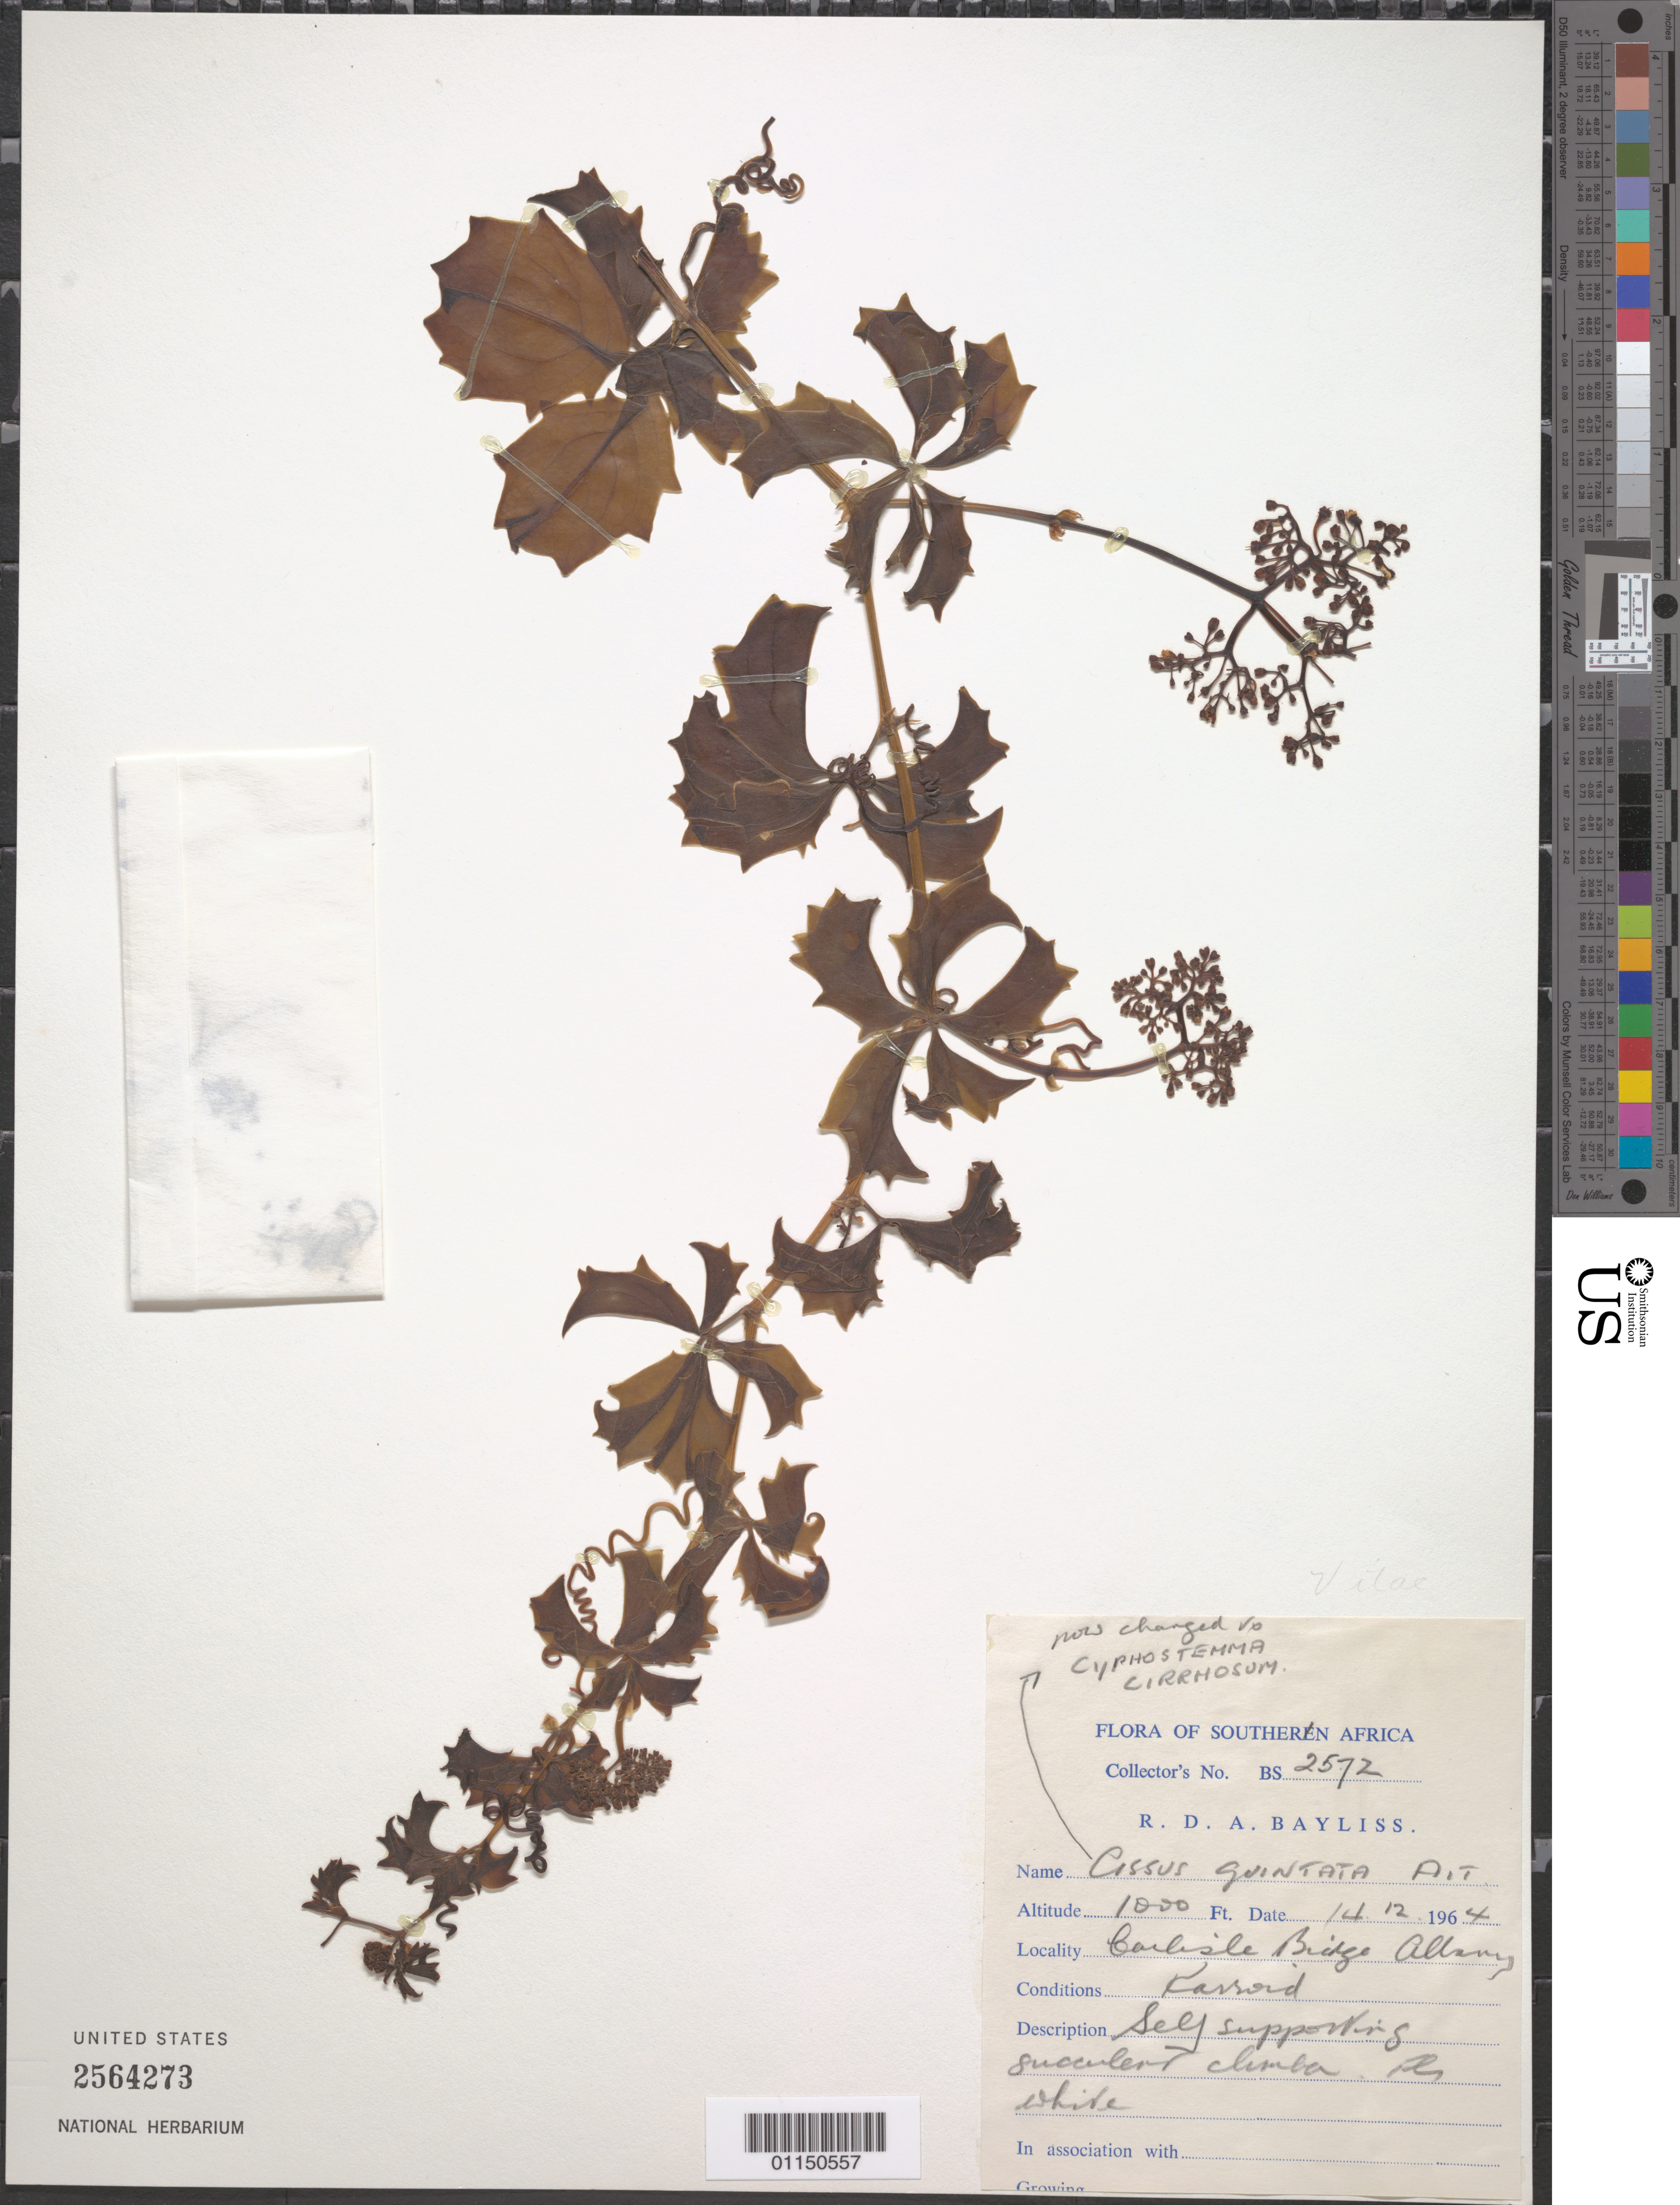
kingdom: Plantae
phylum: Tracheophyta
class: Magnoliopsida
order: Vitales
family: Vitaceae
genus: Cyphostemma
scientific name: Cyphostemma cirrhosum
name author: (Thunb.) Desc. ex Wild & R.B. Drumm.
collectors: R. D. Bayliss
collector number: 2572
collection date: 1964-12-14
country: South Africa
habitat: Climber.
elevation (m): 1000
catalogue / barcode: US 2564273